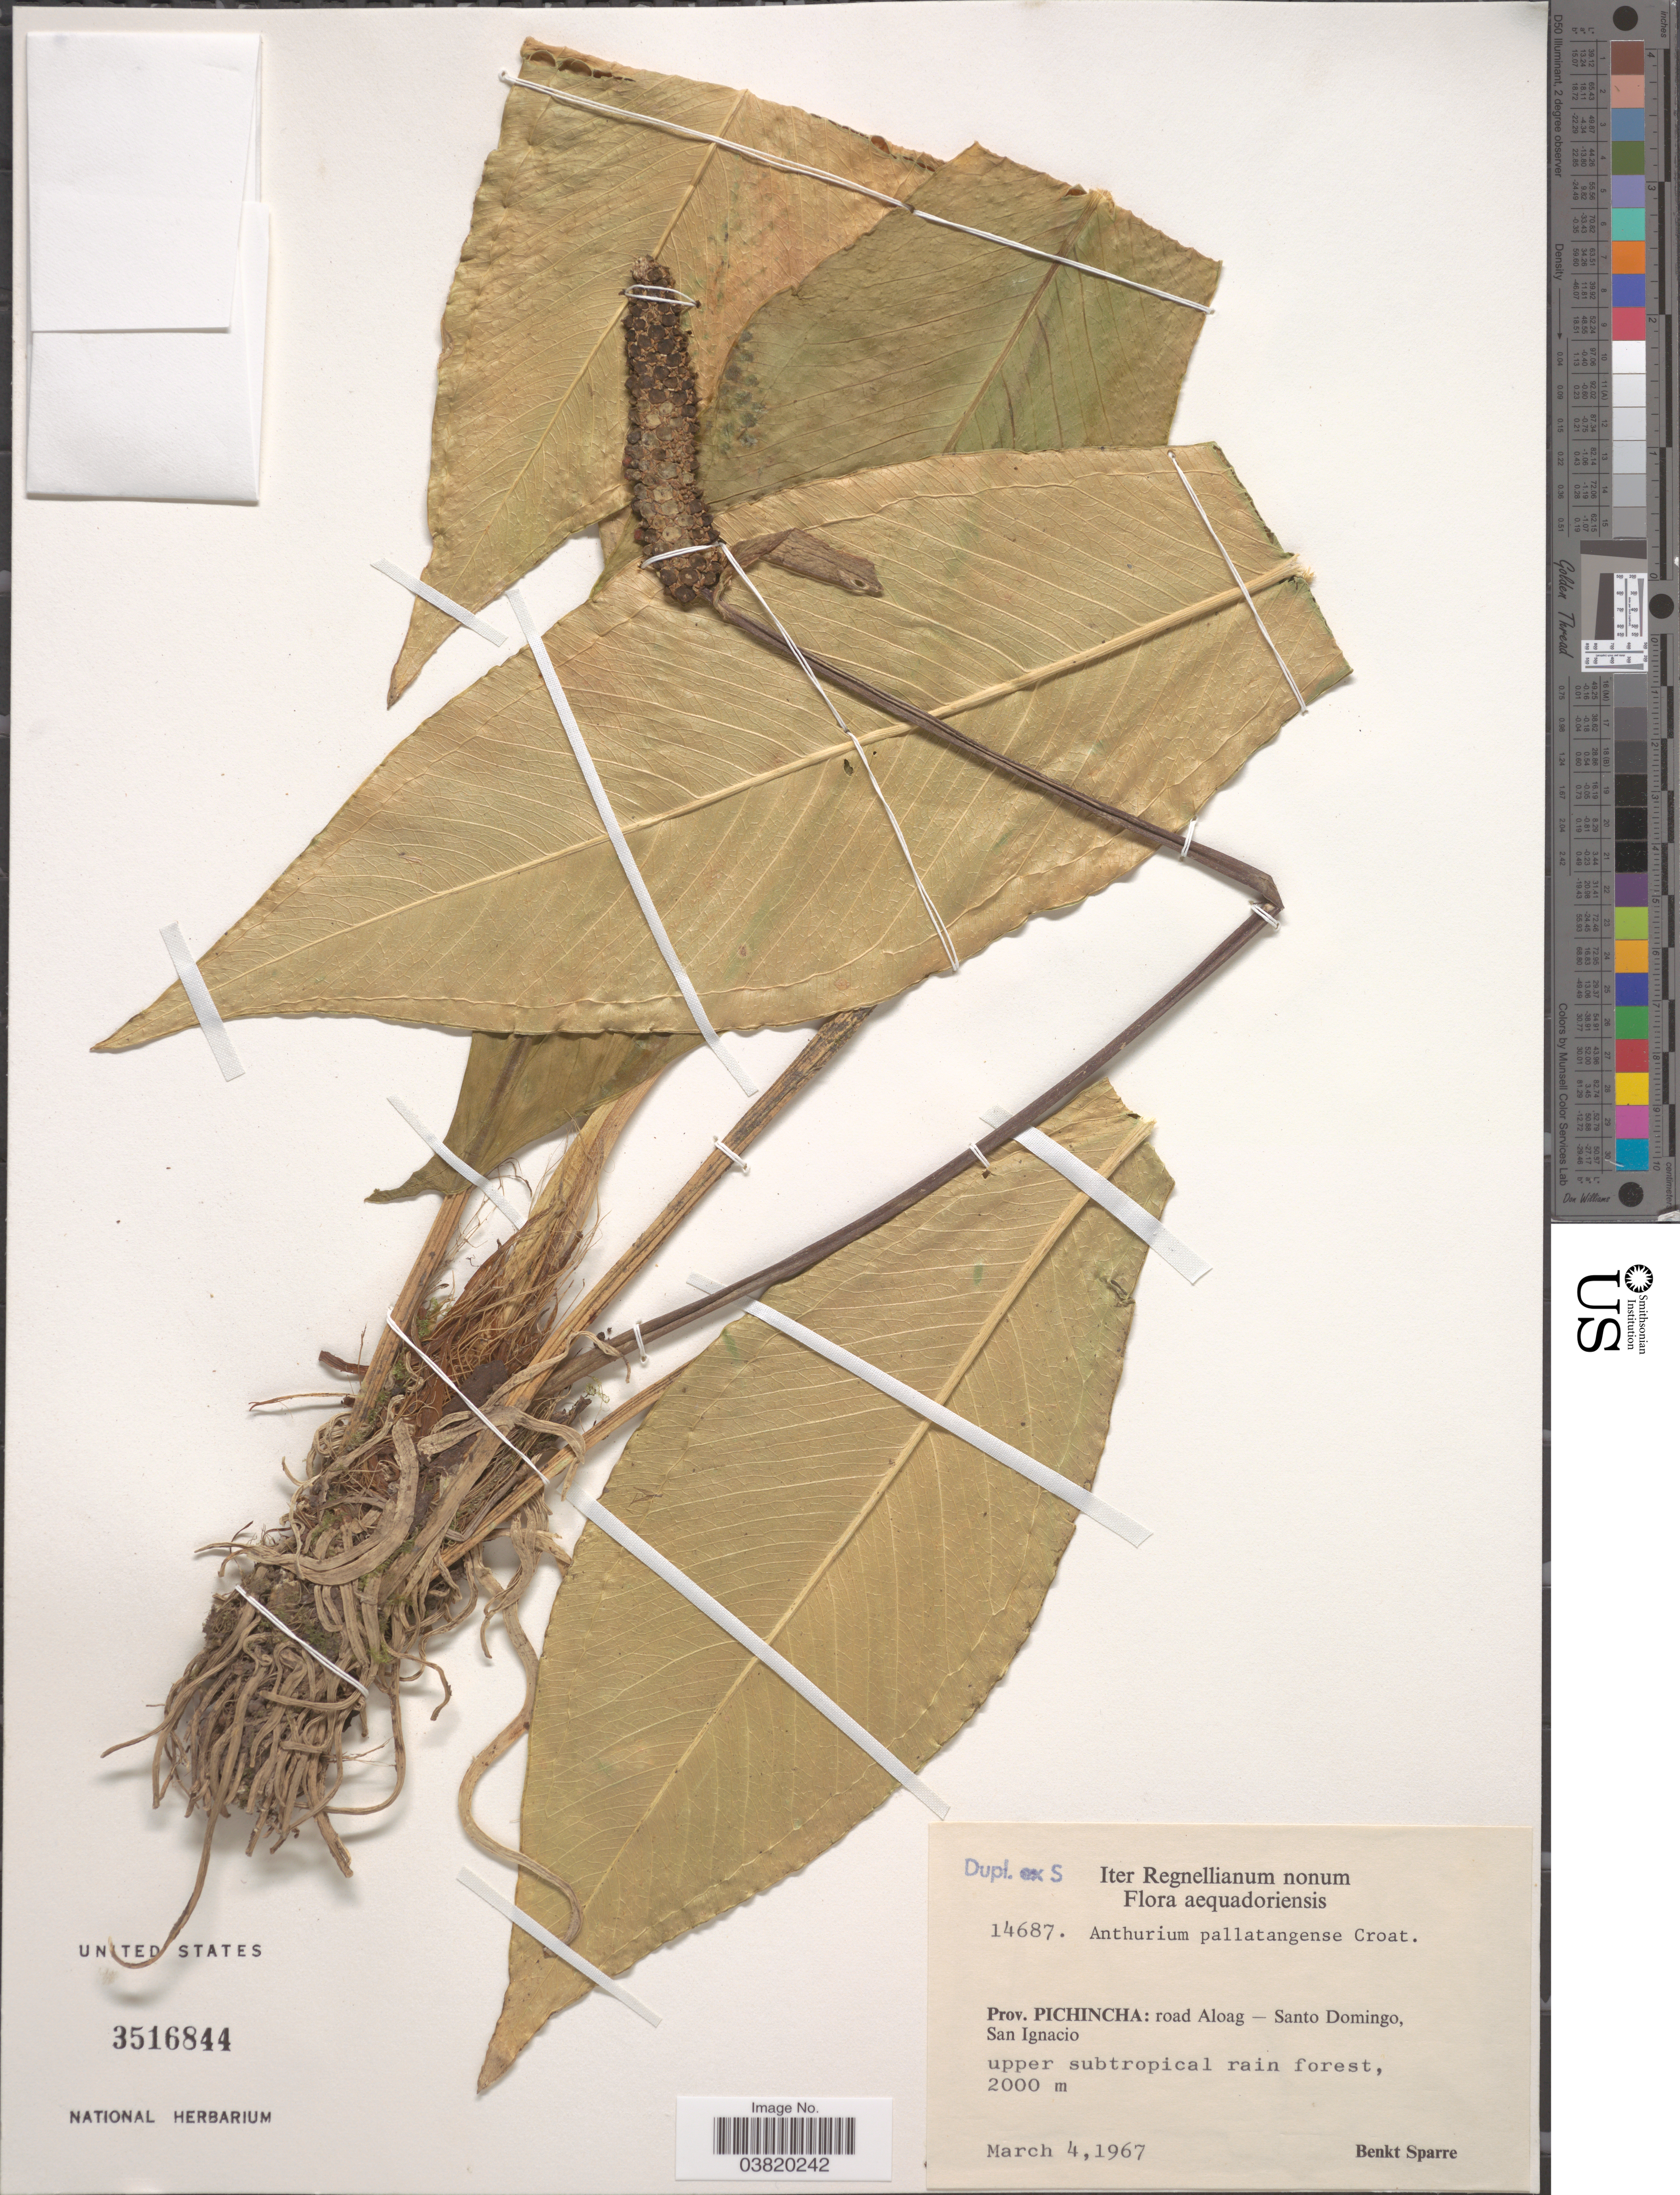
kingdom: Plantae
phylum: Tracheophyta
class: Liliopsida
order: Alismatales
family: Araceae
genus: Anthurium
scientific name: Anthurium pallatangense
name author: Engl.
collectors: B. Sparre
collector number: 14687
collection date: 1967-03-04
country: Ecuador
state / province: Pichincha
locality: Aequadoriensis. Road Aloag - Santo Domingo, San Ignacio.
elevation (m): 2000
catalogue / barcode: US 3516844